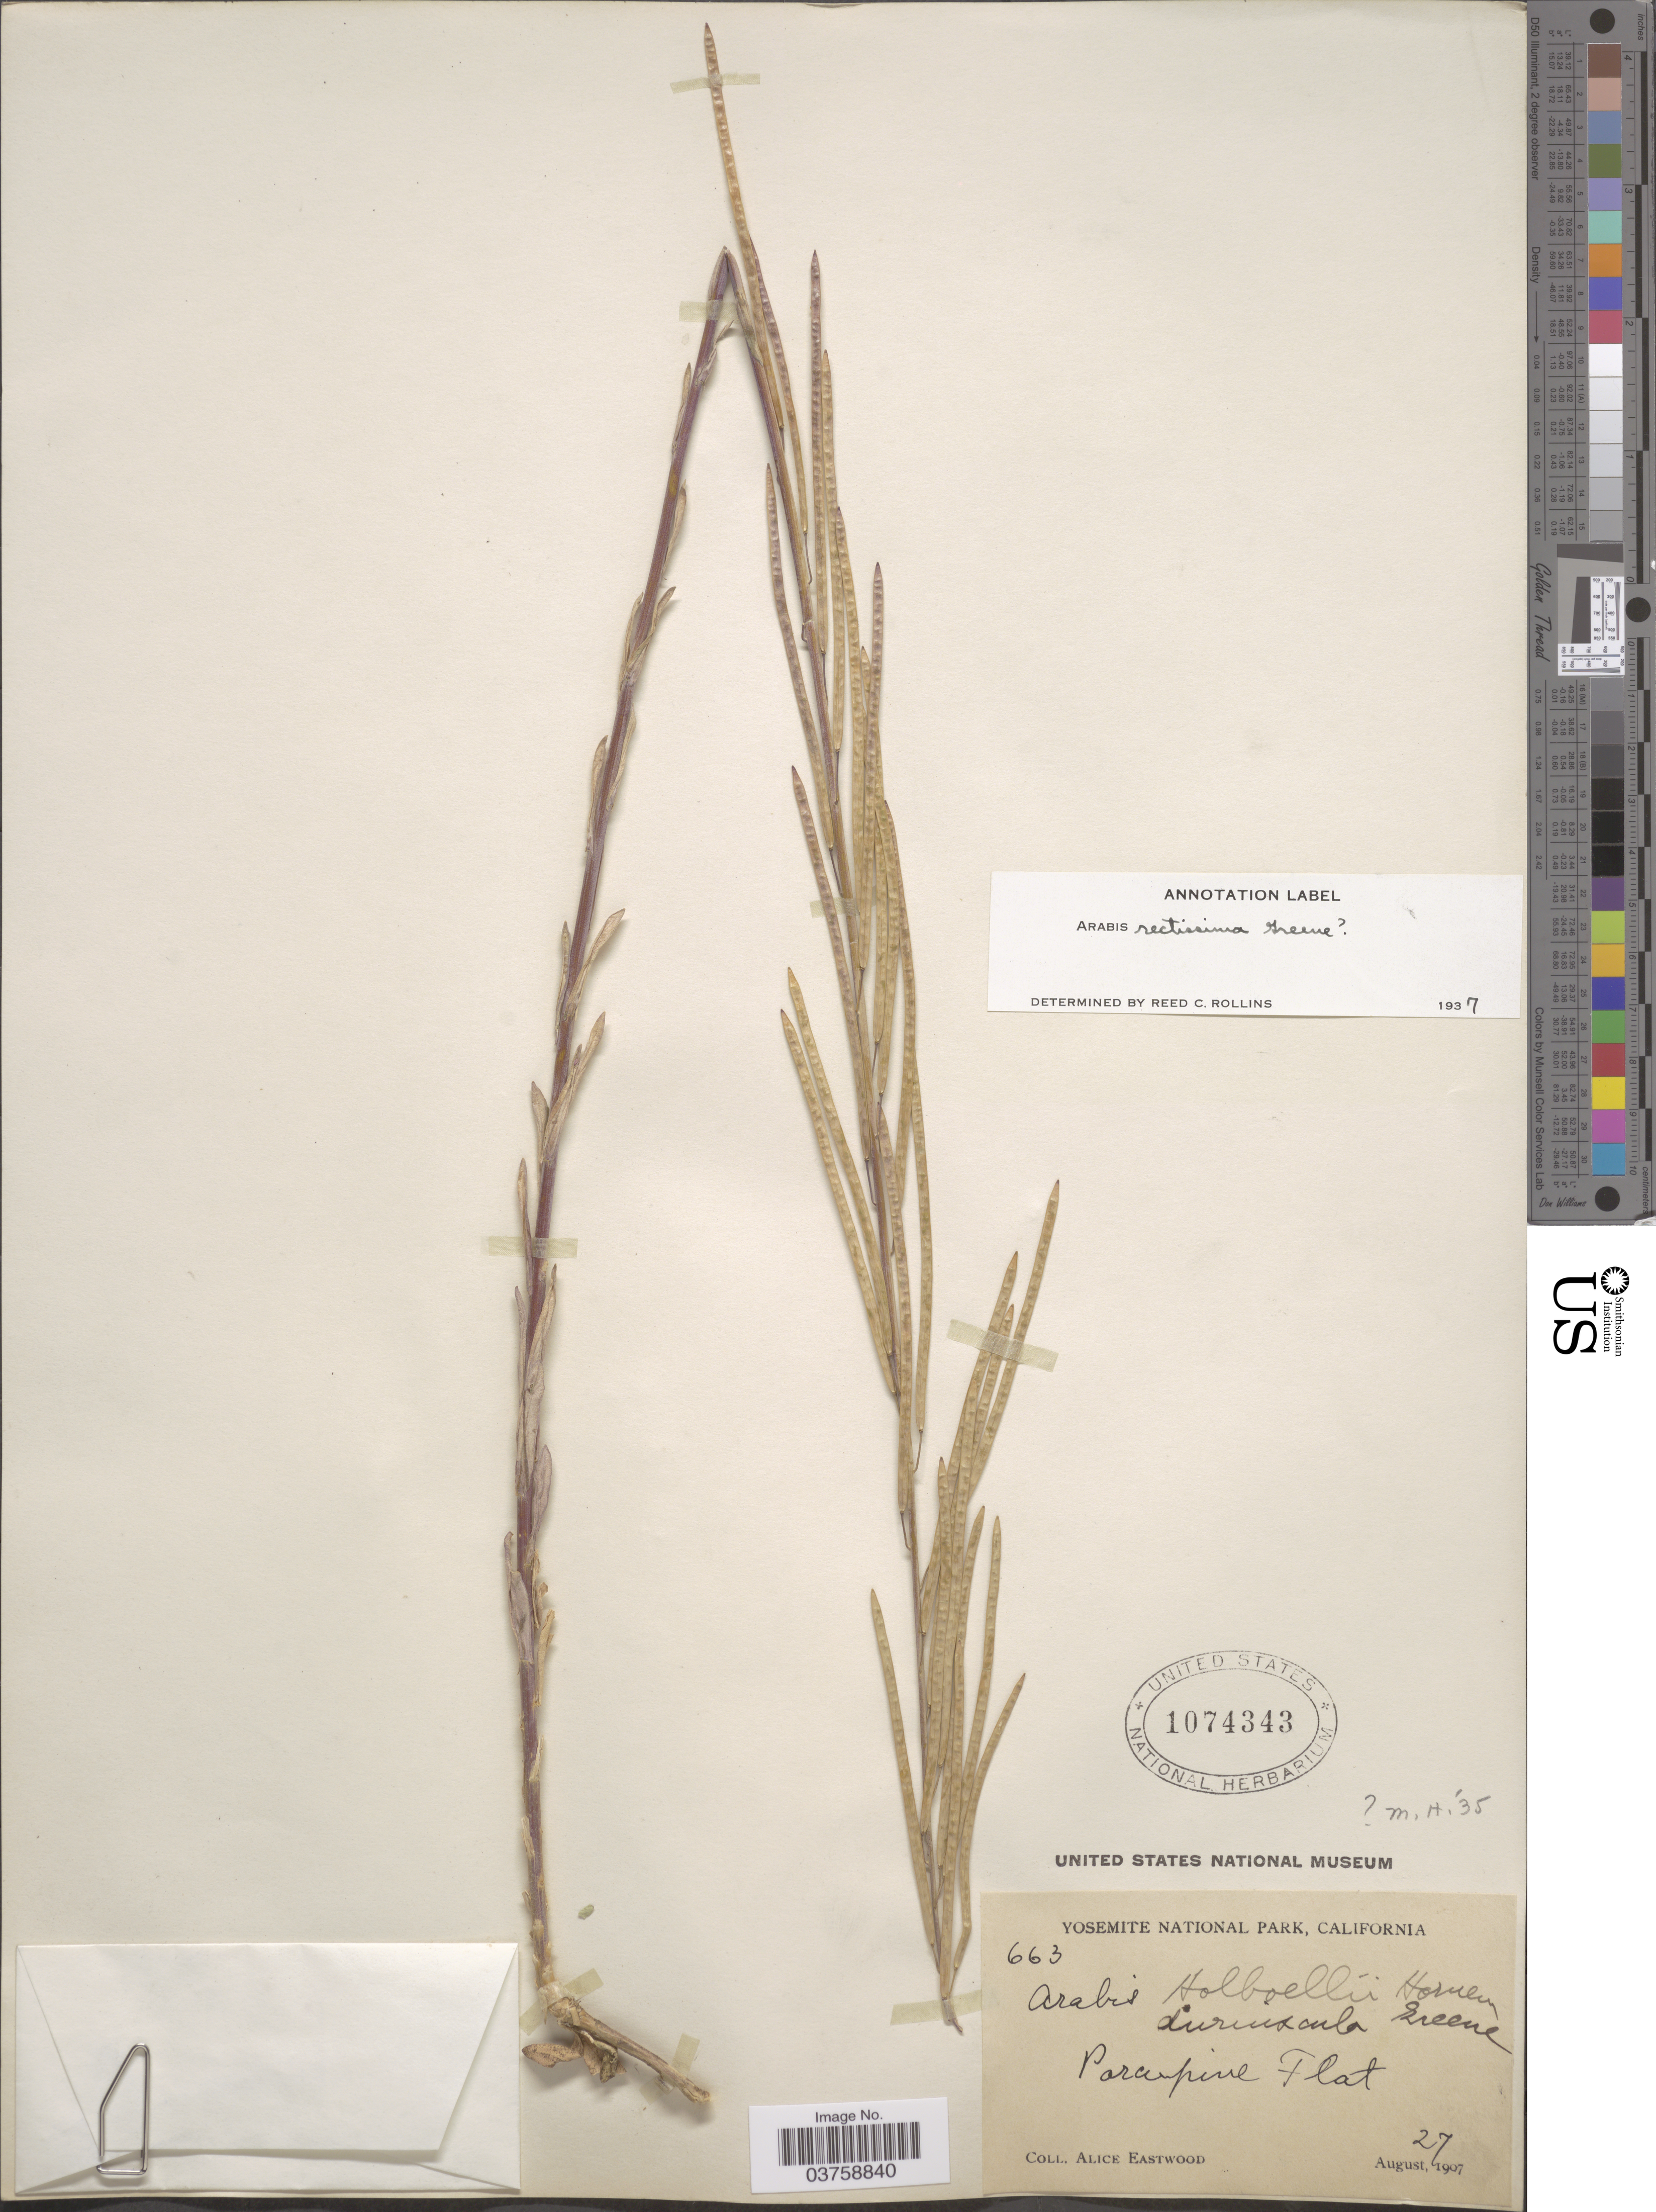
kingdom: Plantae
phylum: Tracheophyta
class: Magnoliopsida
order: Brassicales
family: Brassicaceae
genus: Arabis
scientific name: Arabis rectissima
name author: Greene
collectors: A. Eastwood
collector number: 663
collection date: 1907-08-27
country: United States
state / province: California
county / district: Mariposa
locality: Yosemite National Park. Porcupine Flat.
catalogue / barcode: US 1074343